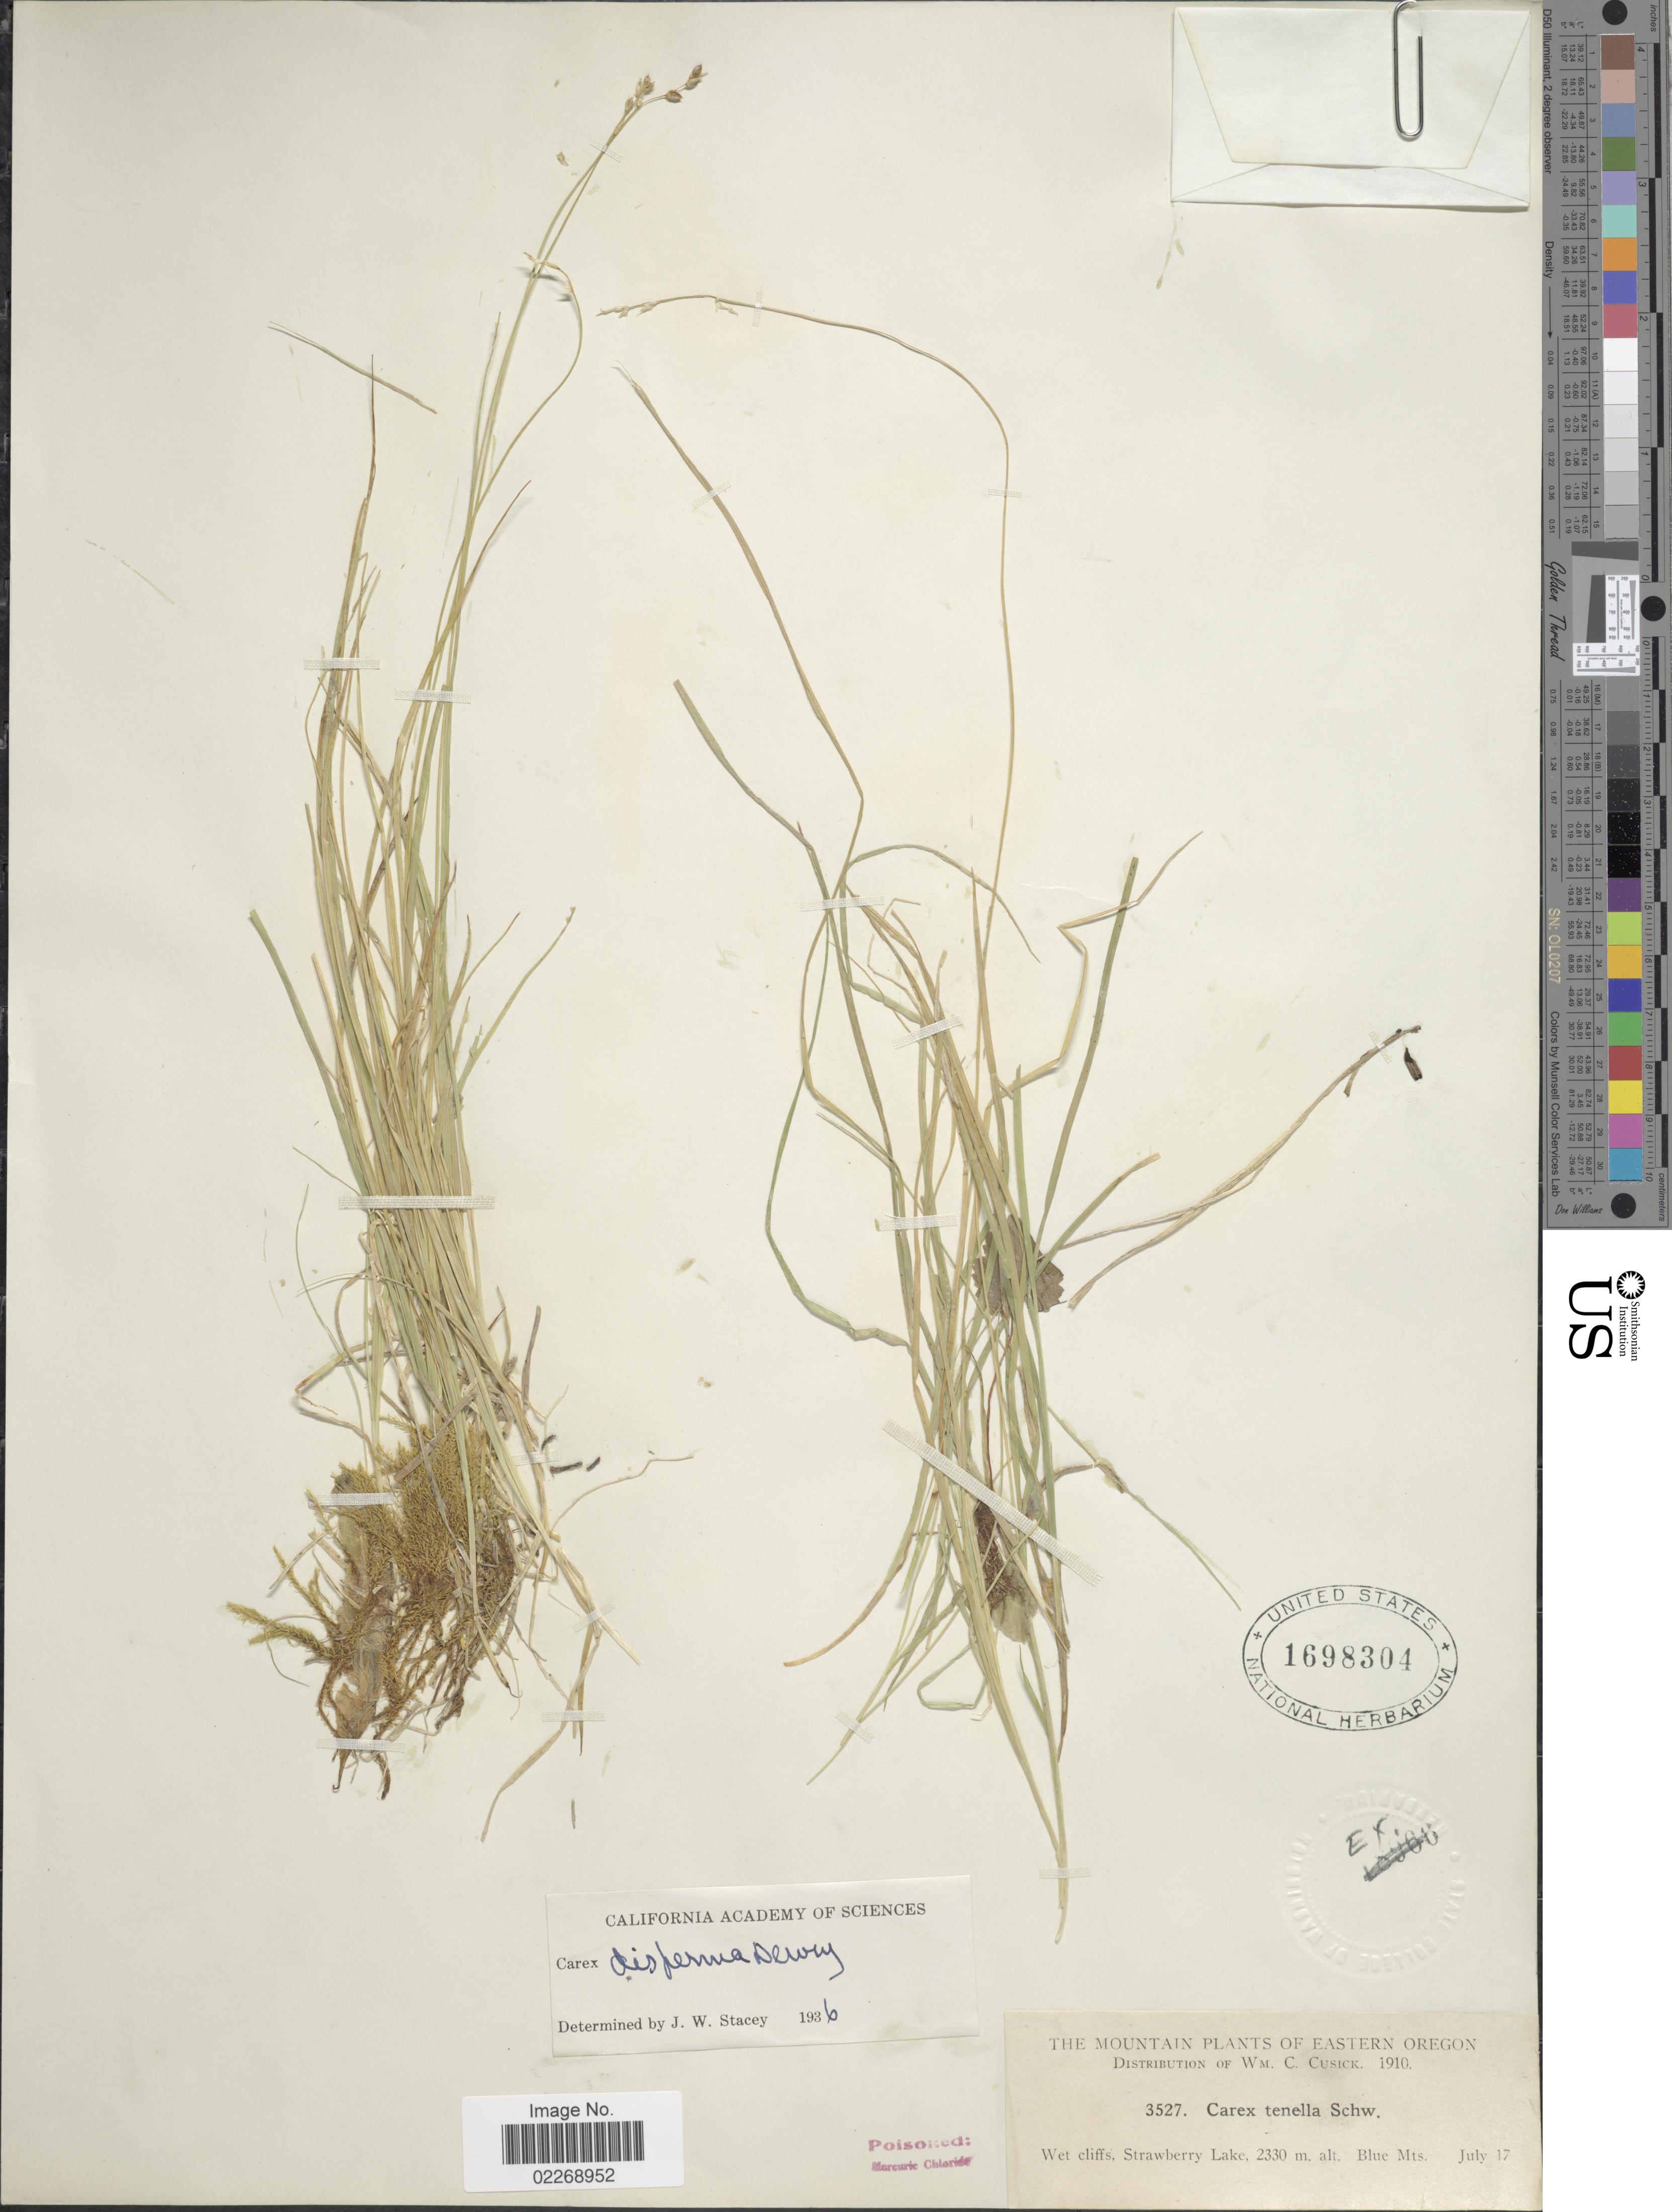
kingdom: Plantae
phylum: Tracheophyta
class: Liliopsida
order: Poales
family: Cyperaceae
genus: Carex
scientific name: Carex disperma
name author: Dewey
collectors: W. C. Cusick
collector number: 3527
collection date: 1910-07-17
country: United States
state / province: Oregon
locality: The Mountain of Eastern Oregon, Wet cliffs, Strawberry Lake, Blue Mts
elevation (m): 2330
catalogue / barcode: US 1698304